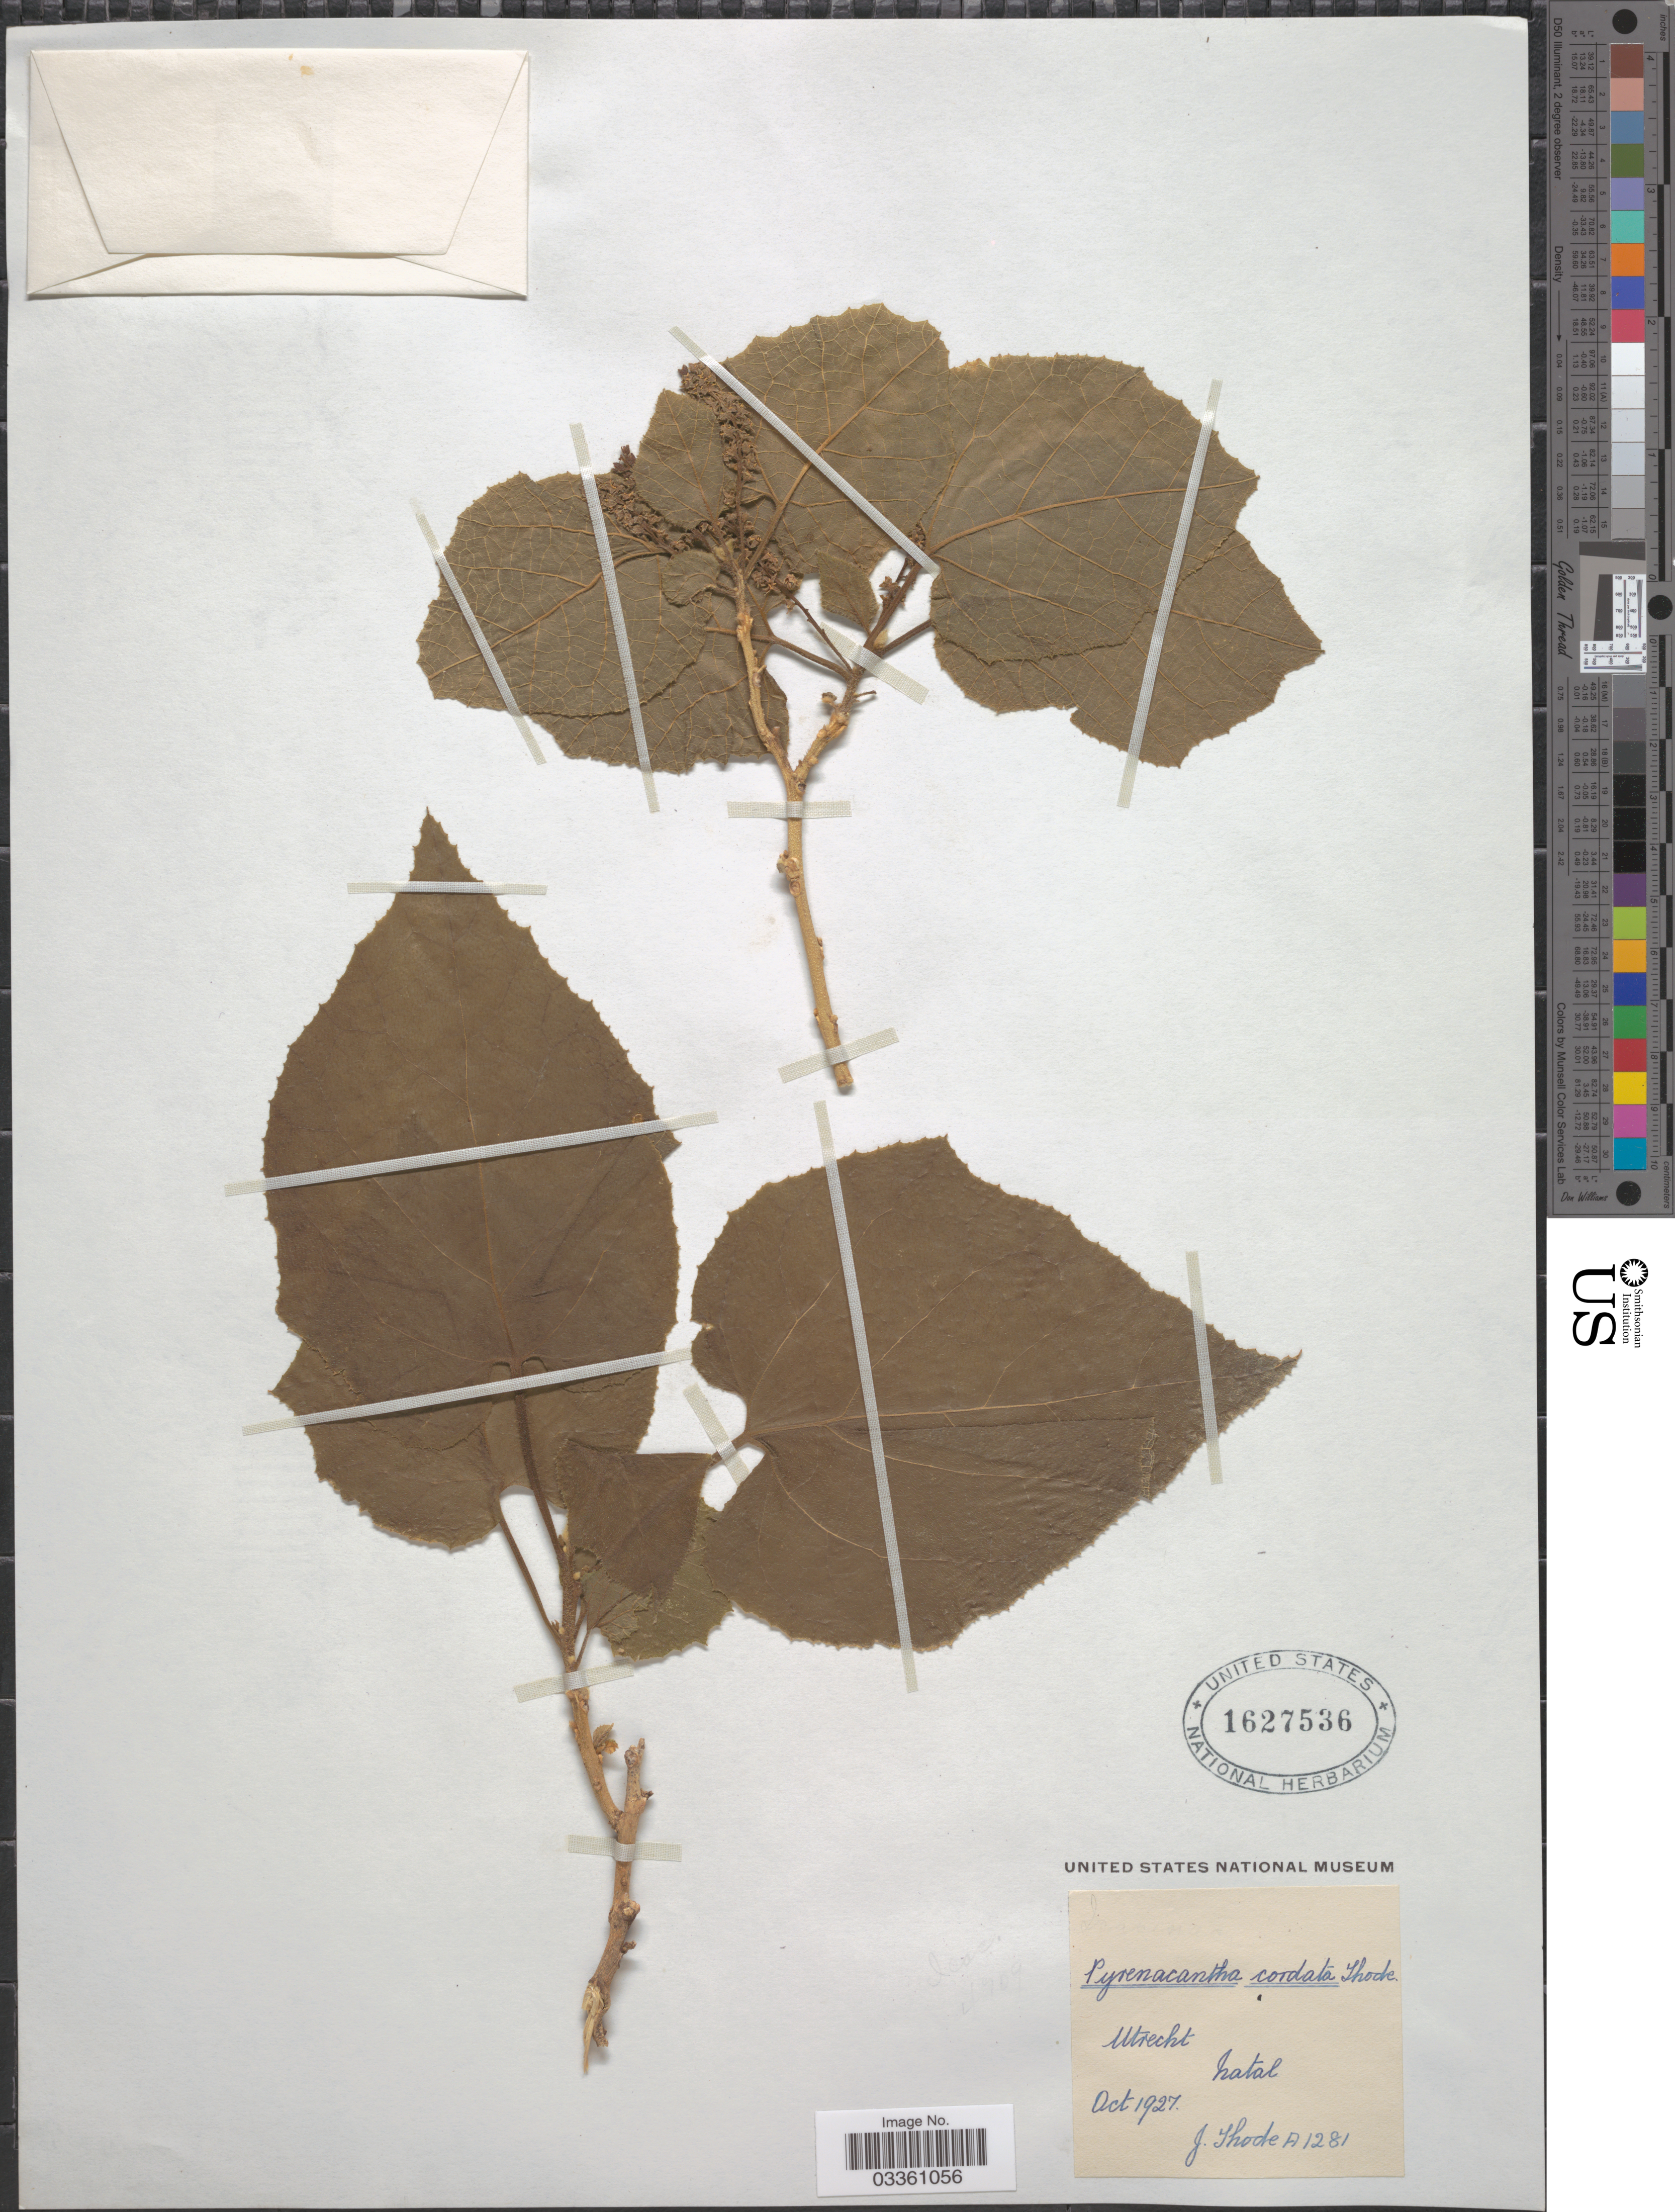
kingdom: Plantae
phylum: Tracheophyta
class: Magnoliopsida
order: Icacinales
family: Icacinaceae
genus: Pyrenacantha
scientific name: Pyrenacantha cordata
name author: Villiers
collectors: J. Thode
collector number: A1281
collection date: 1927-10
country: South Africa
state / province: KwaZulu-Natal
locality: Utrecht.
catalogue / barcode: US 1627536